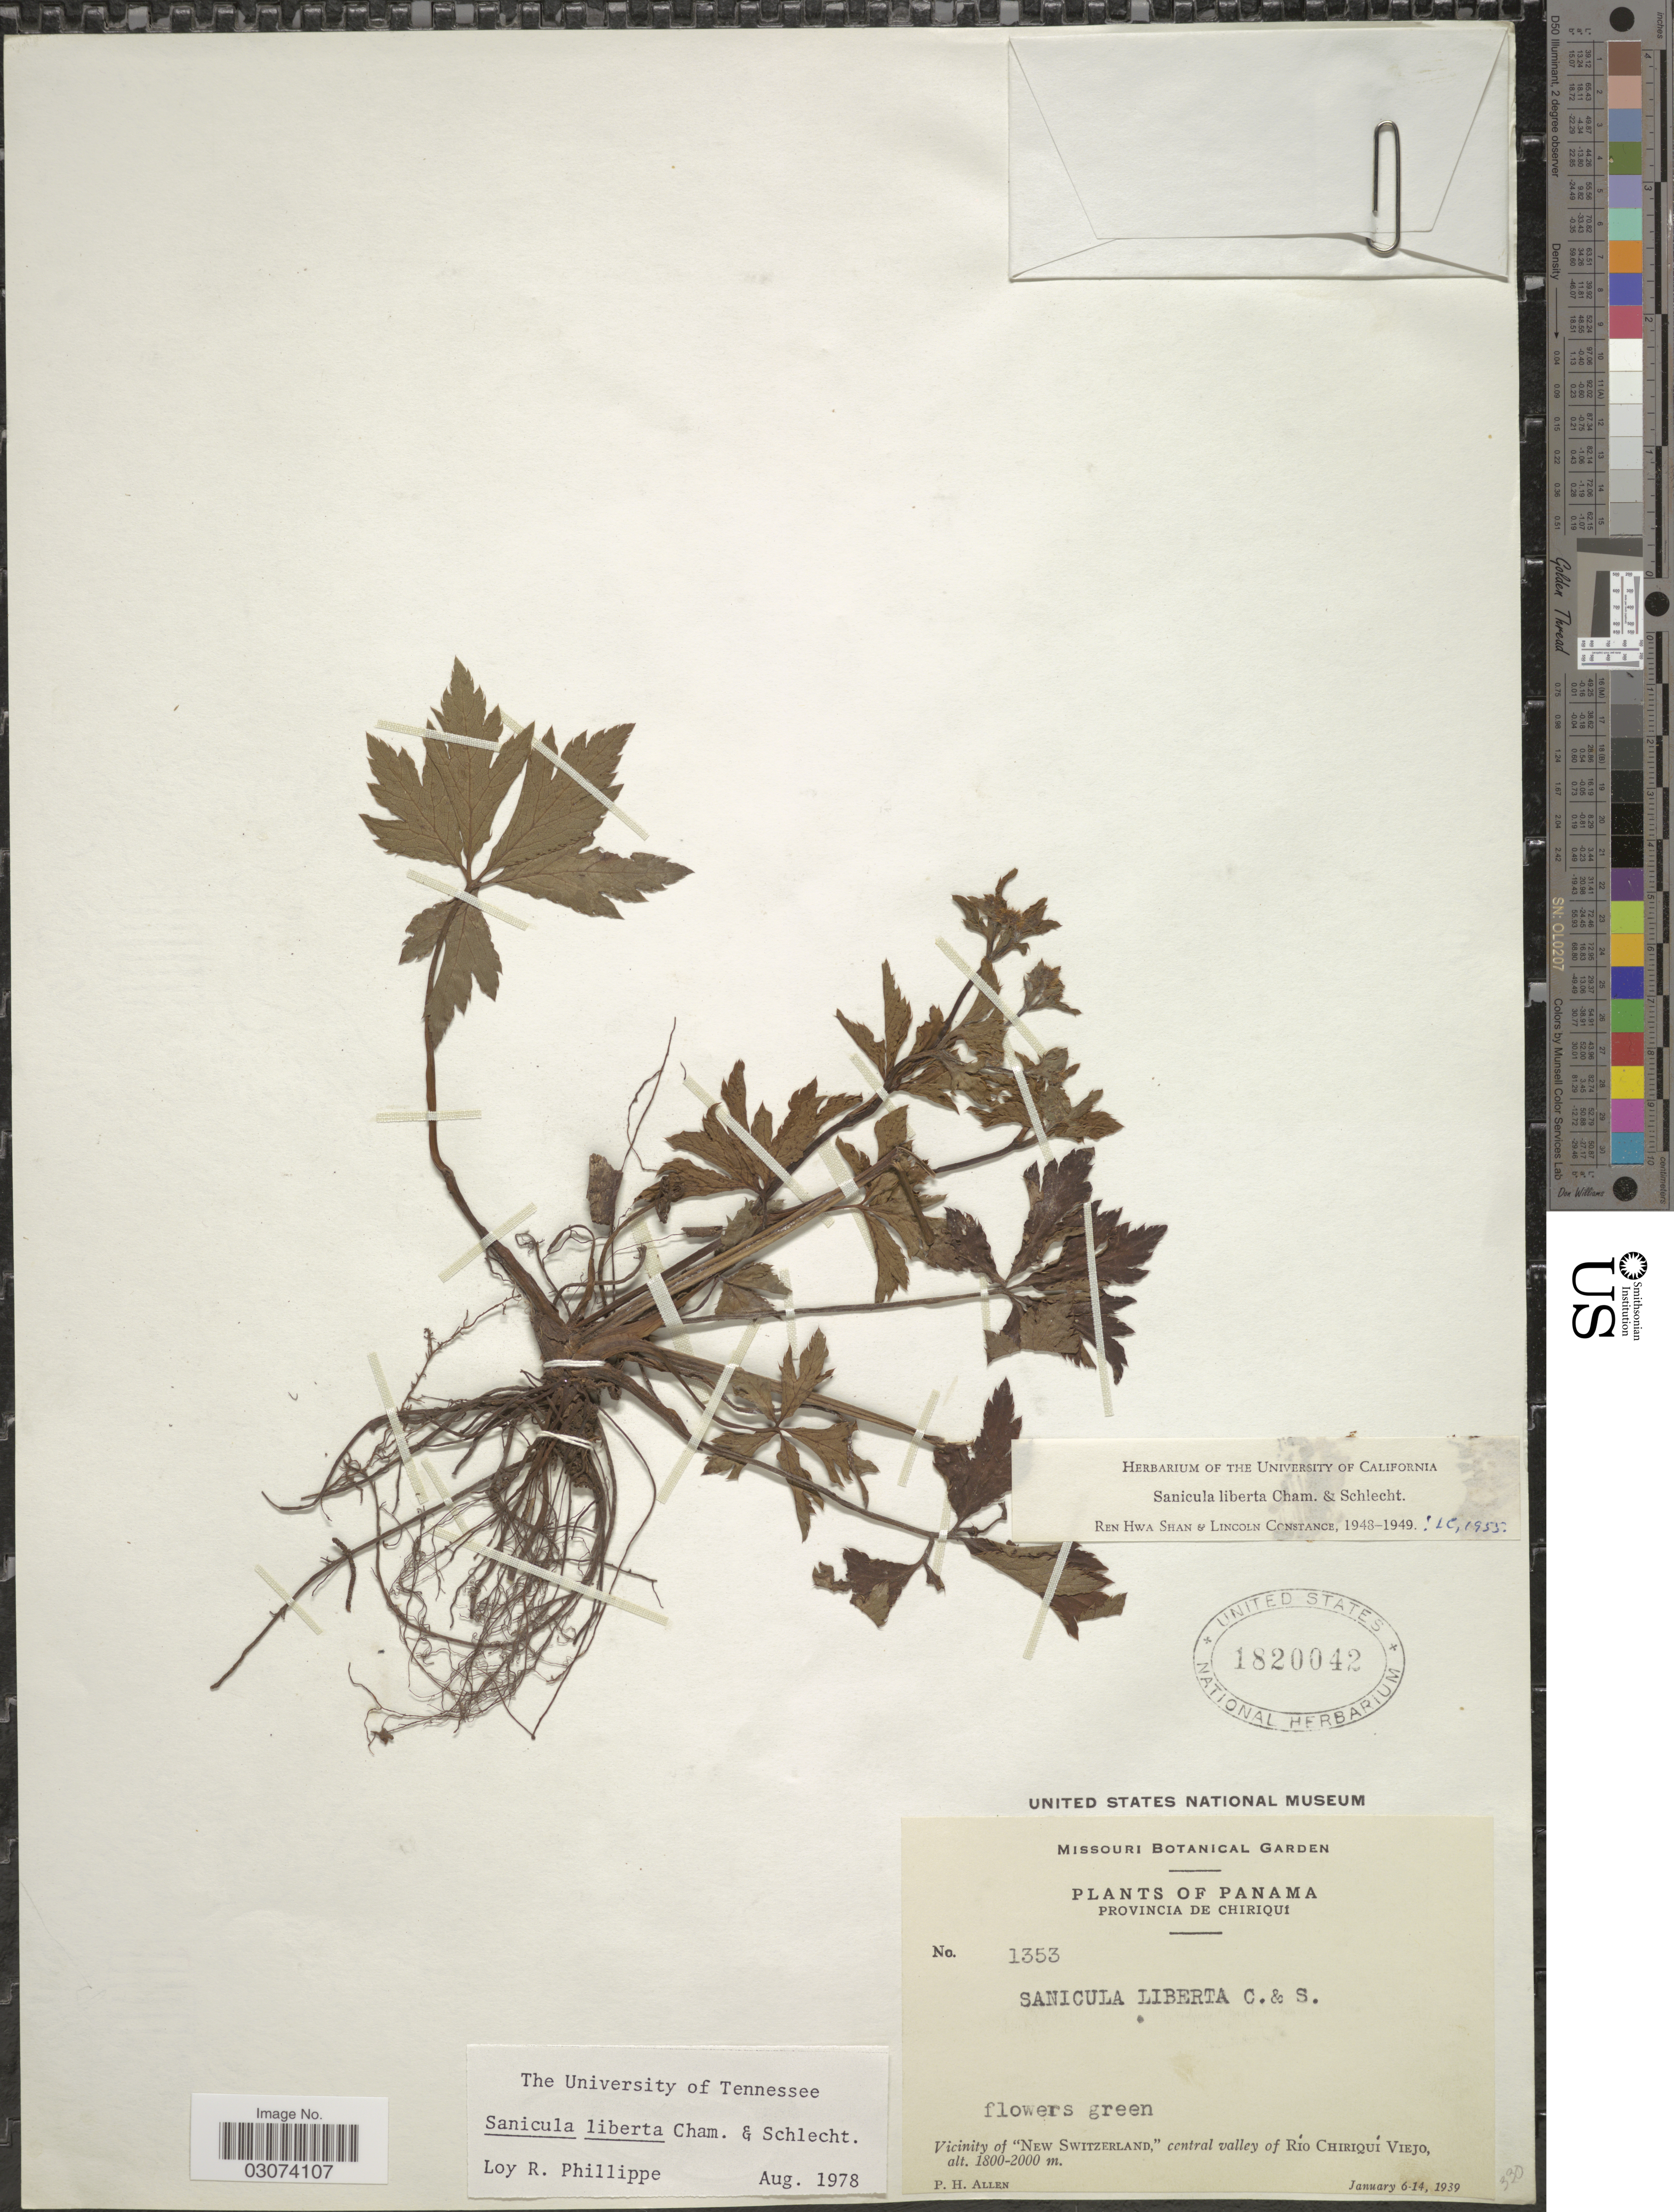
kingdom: Plantae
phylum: Tracheophyta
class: Magnoliopsida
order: Apiales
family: Apiaceae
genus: Sanicula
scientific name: Sanicula liberta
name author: Cham. & Schltdl.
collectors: P. H. Allen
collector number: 1353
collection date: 1939-01-06/1939-01-14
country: Panama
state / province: Chiriqui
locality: Vicinity of "New Switzerland," central valley of Río Chiriquí Viejo.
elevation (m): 1800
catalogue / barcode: US 1820042